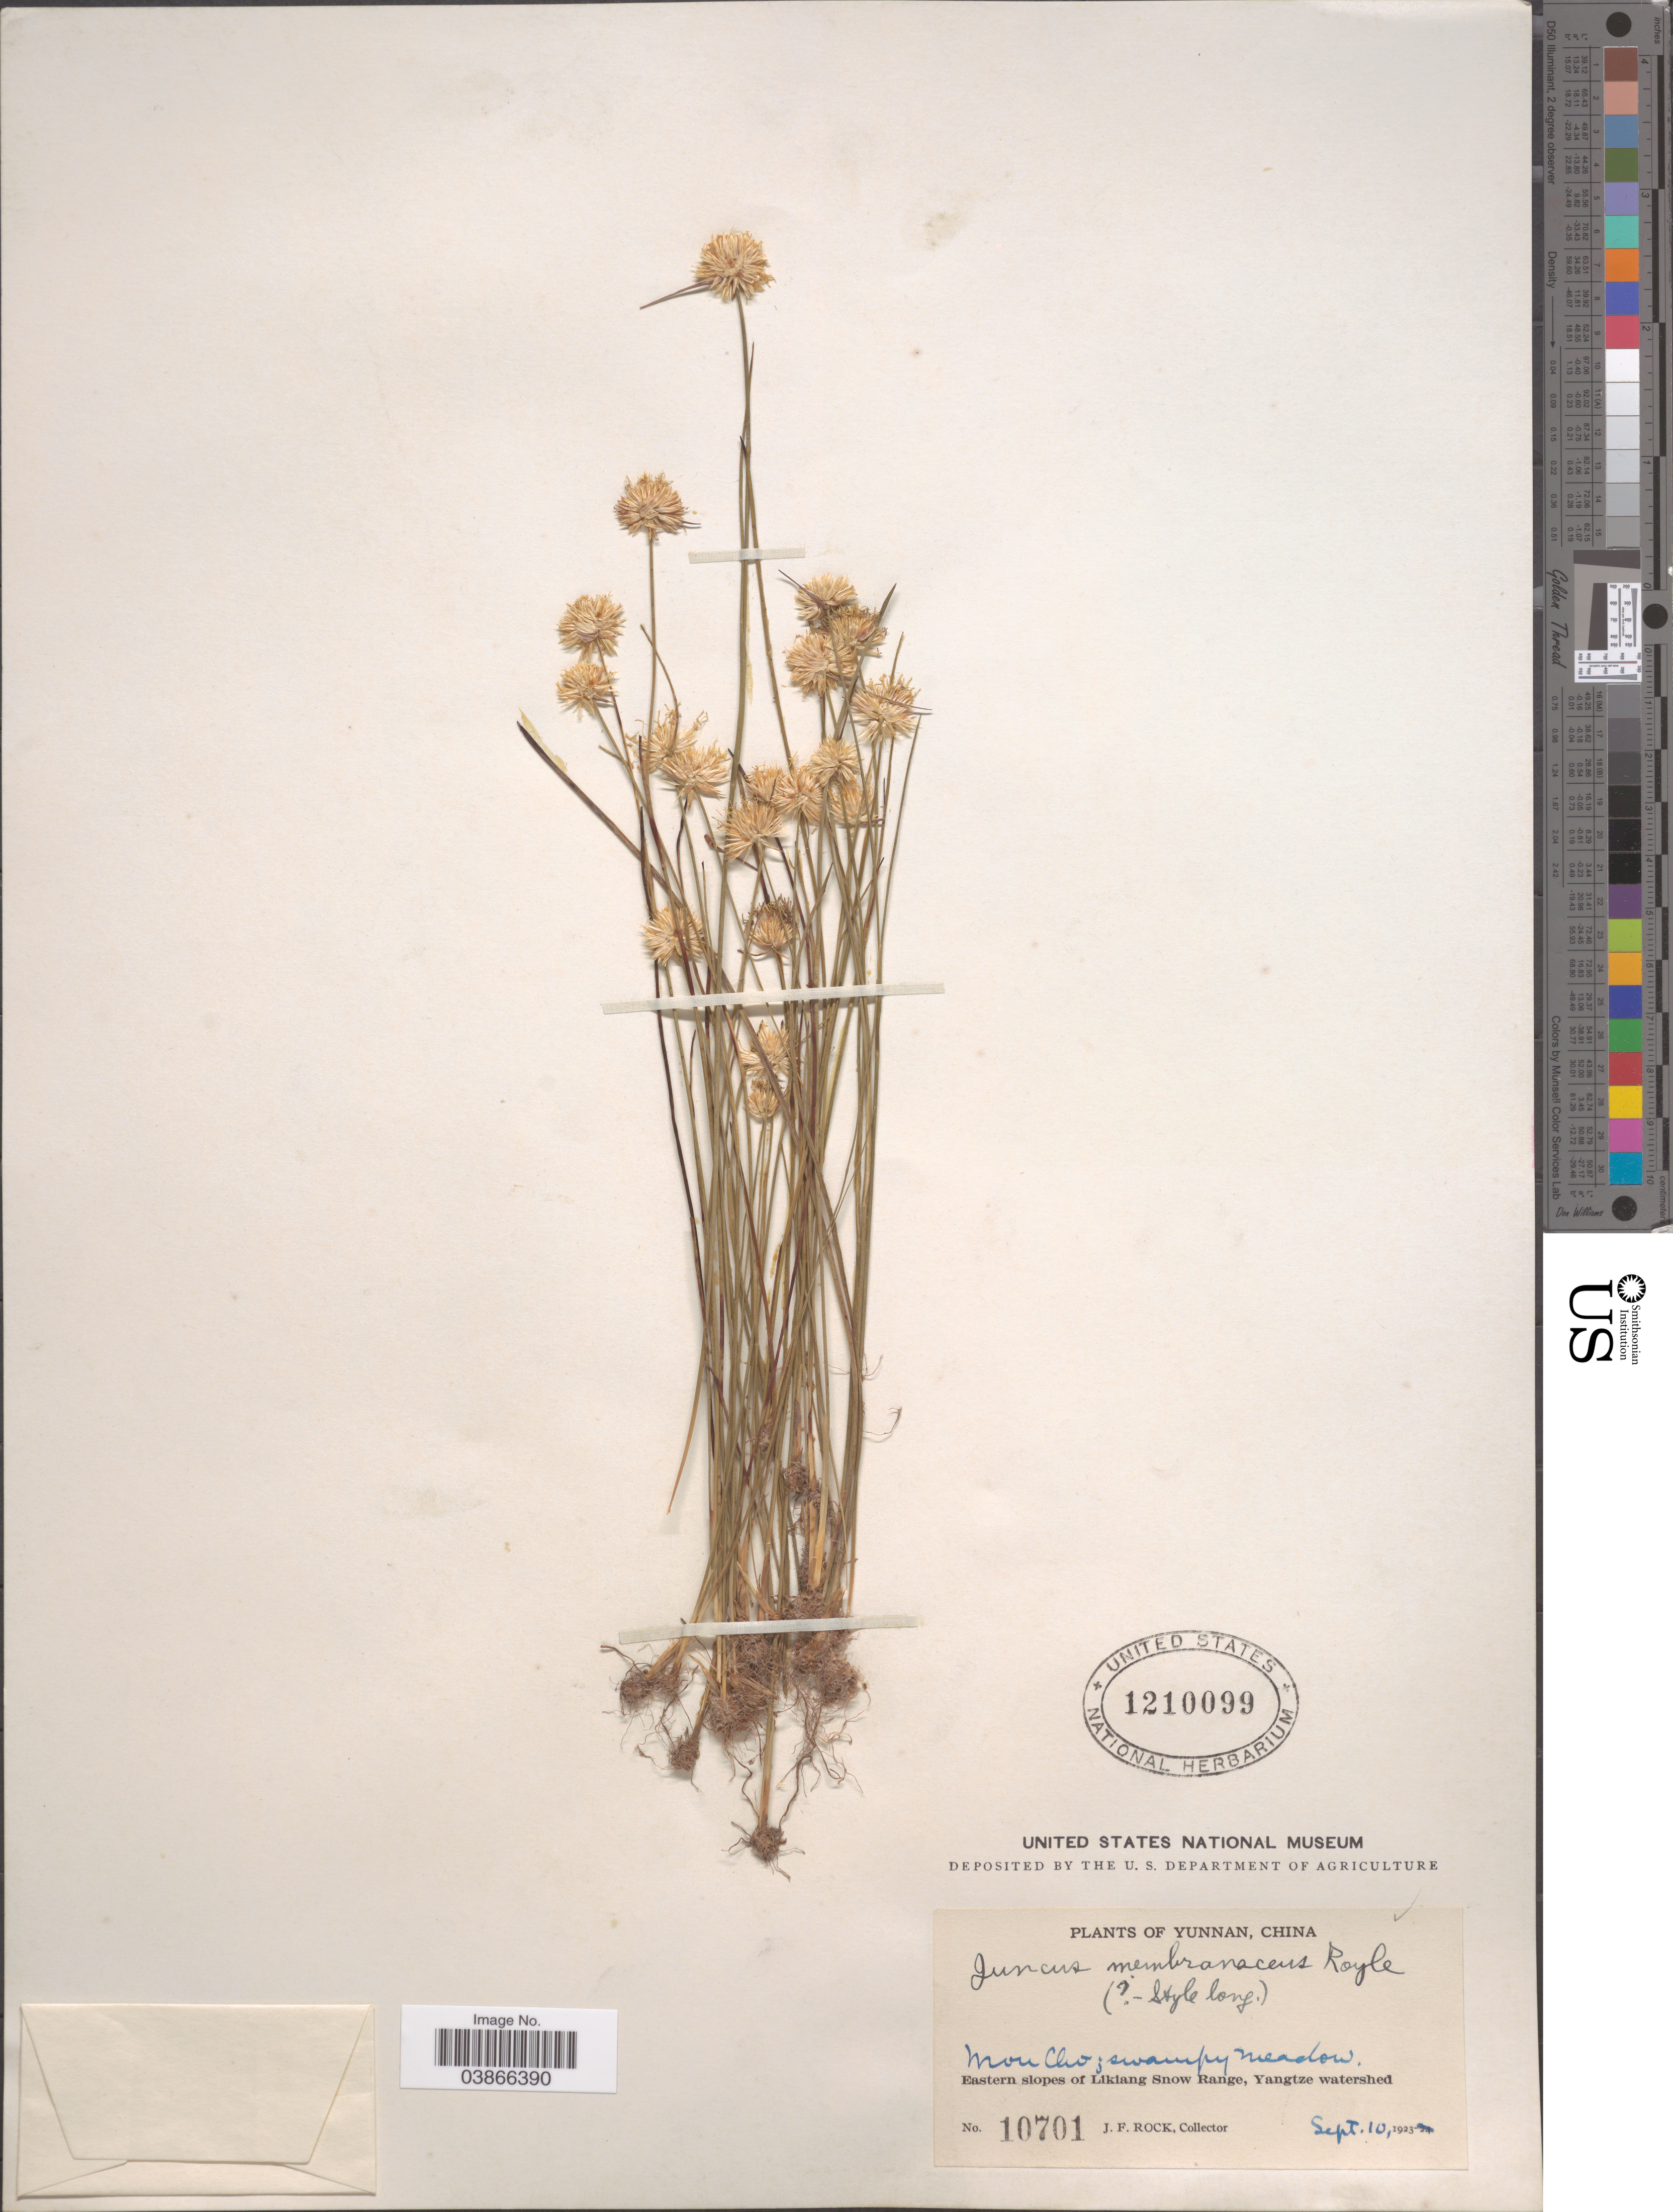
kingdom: Plantae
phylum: Tracheophyta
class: Liliopsida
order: Poales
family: Juncaceae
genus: Juncus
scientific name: Juncus membranaceus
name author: Royle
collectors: J. Rock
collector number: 10701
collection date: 1923-09-10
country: China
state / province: Yunnan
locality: Mou Cho. Eastern slopes of Likiang Snow Range, Yangtze watershed.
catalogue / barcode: US 1210099